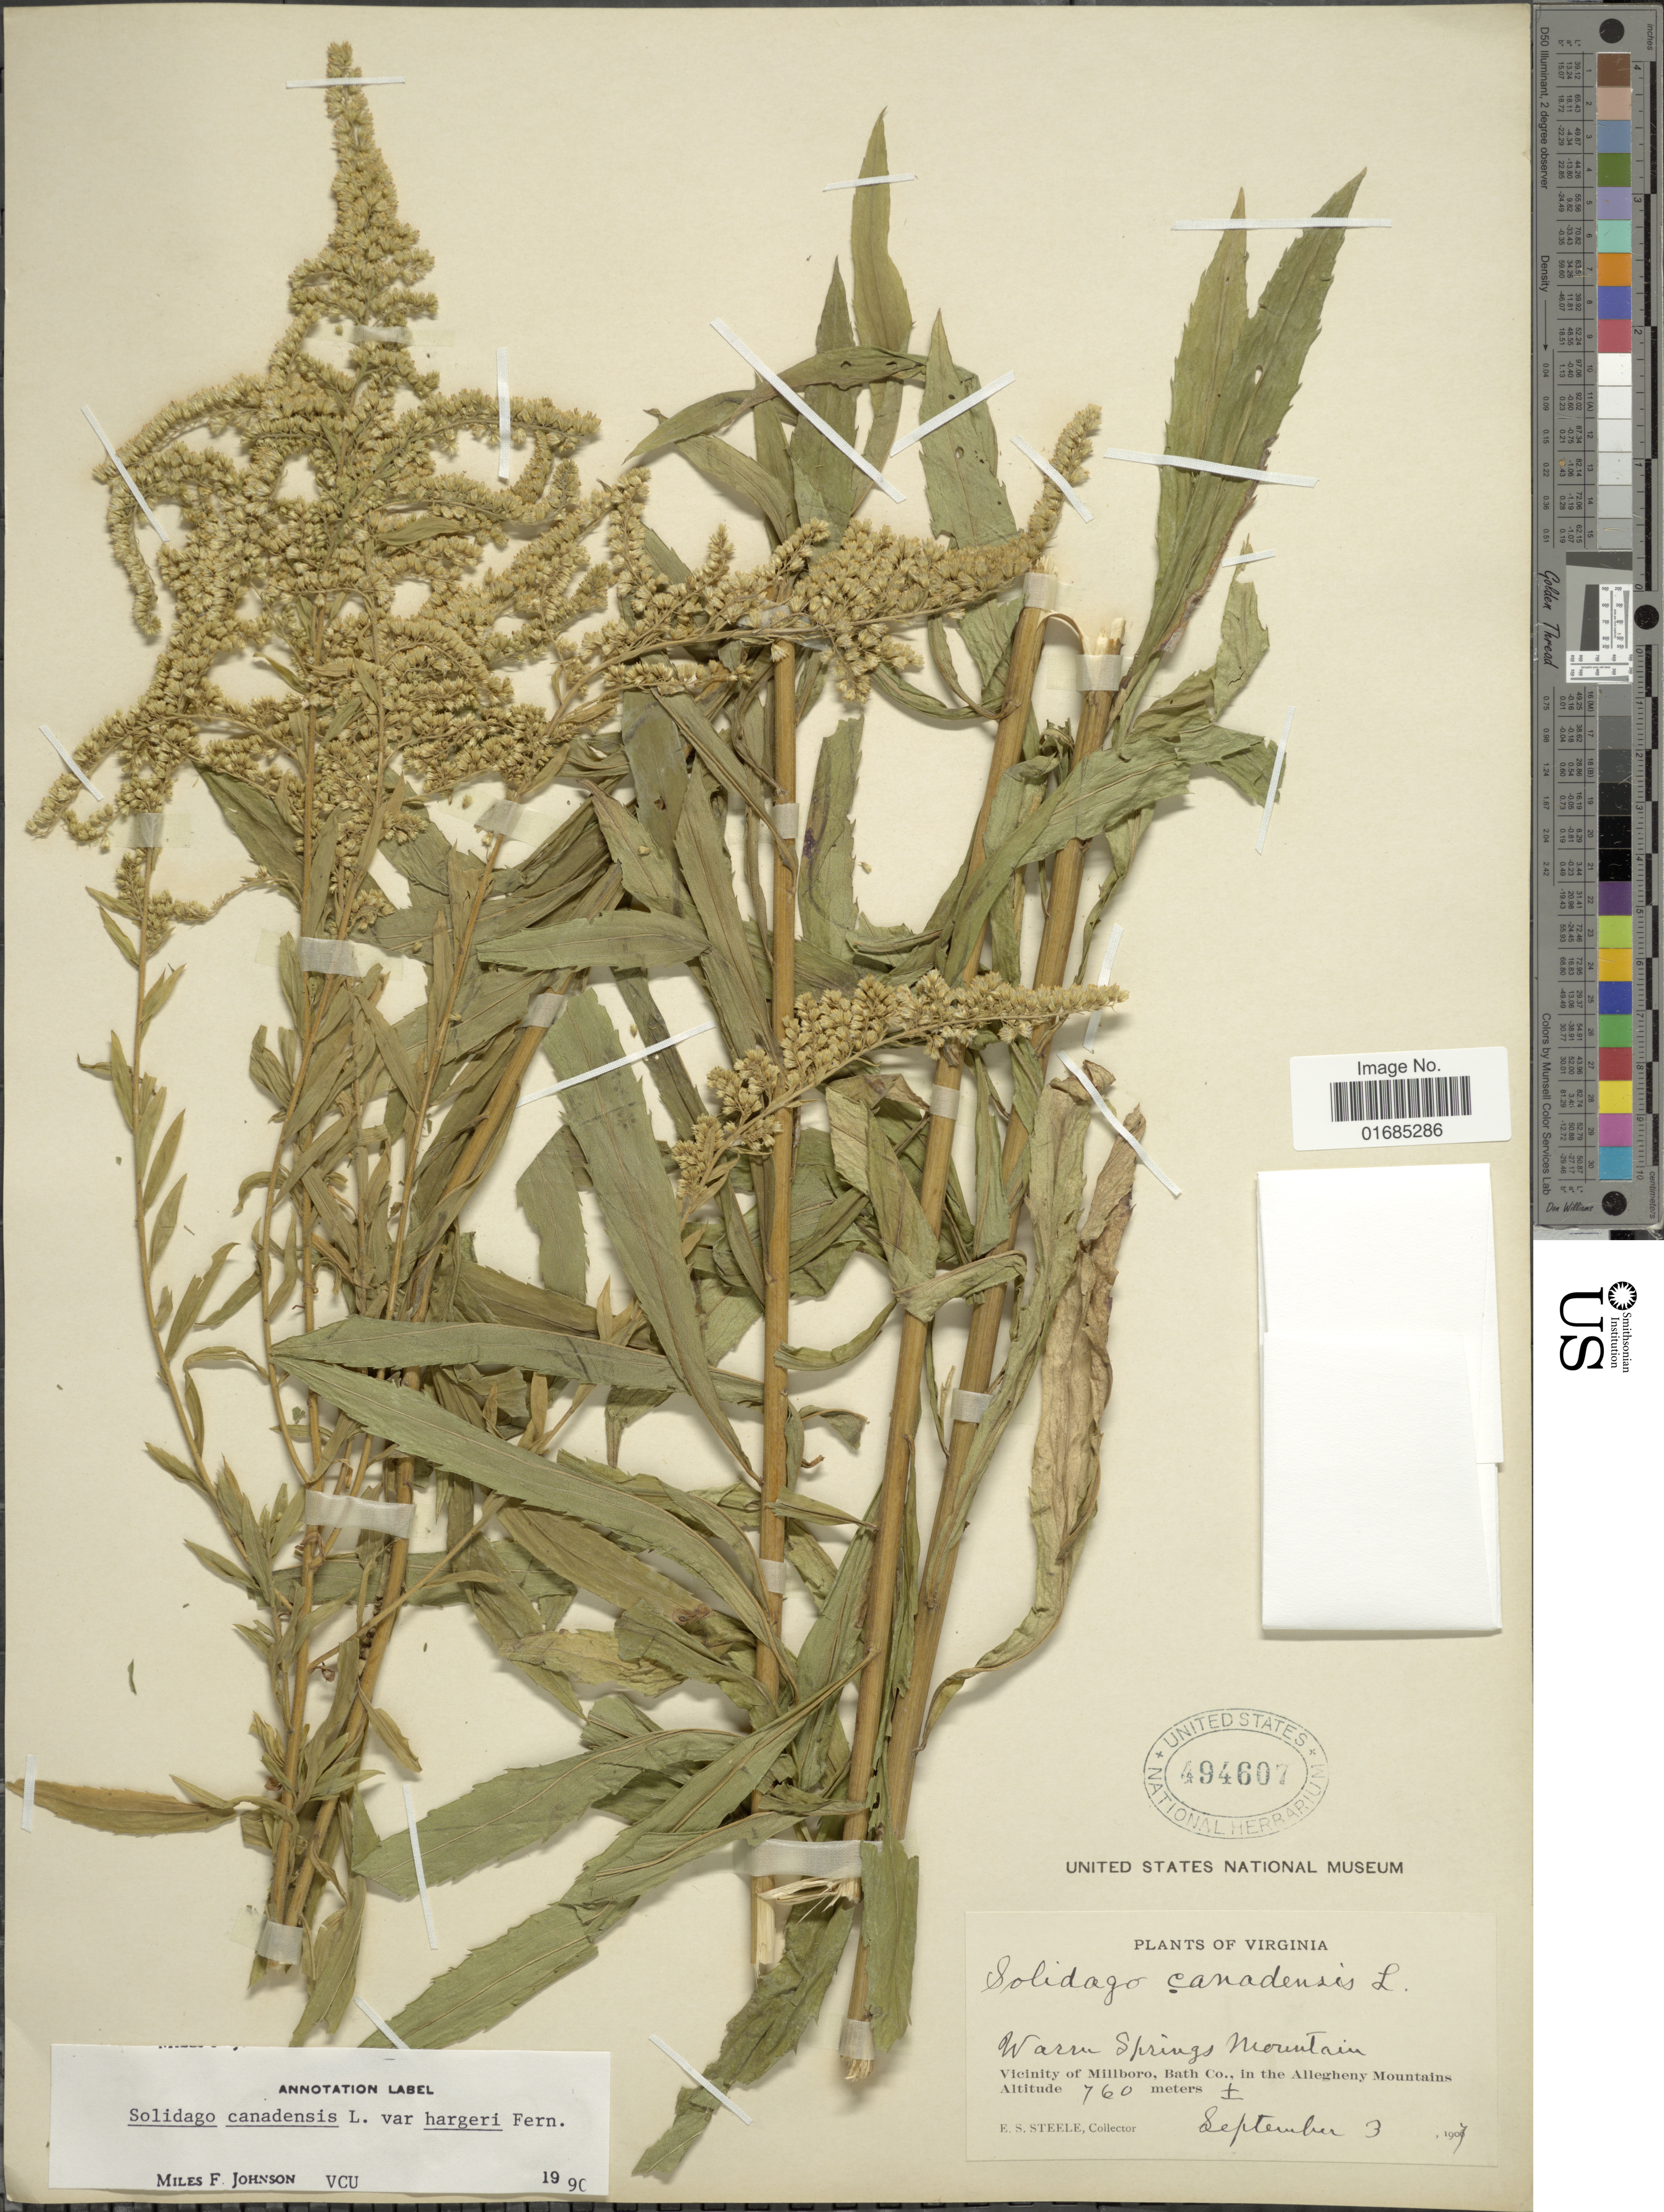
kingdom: Plantae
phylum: Tracheophyta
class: Magnoliopsida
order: Asterales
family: Asteraceae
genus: Solidago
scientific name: Solidago canadensis var. canadensis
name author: L.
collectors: E. Steele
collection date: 1907-09-03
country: United States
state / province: Virginia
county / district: Bath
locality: Warm Springs Mountain, Vicinity of Millboro, Bath Co., in the Allegheny Mountains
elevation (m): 760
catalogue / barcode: US 494607